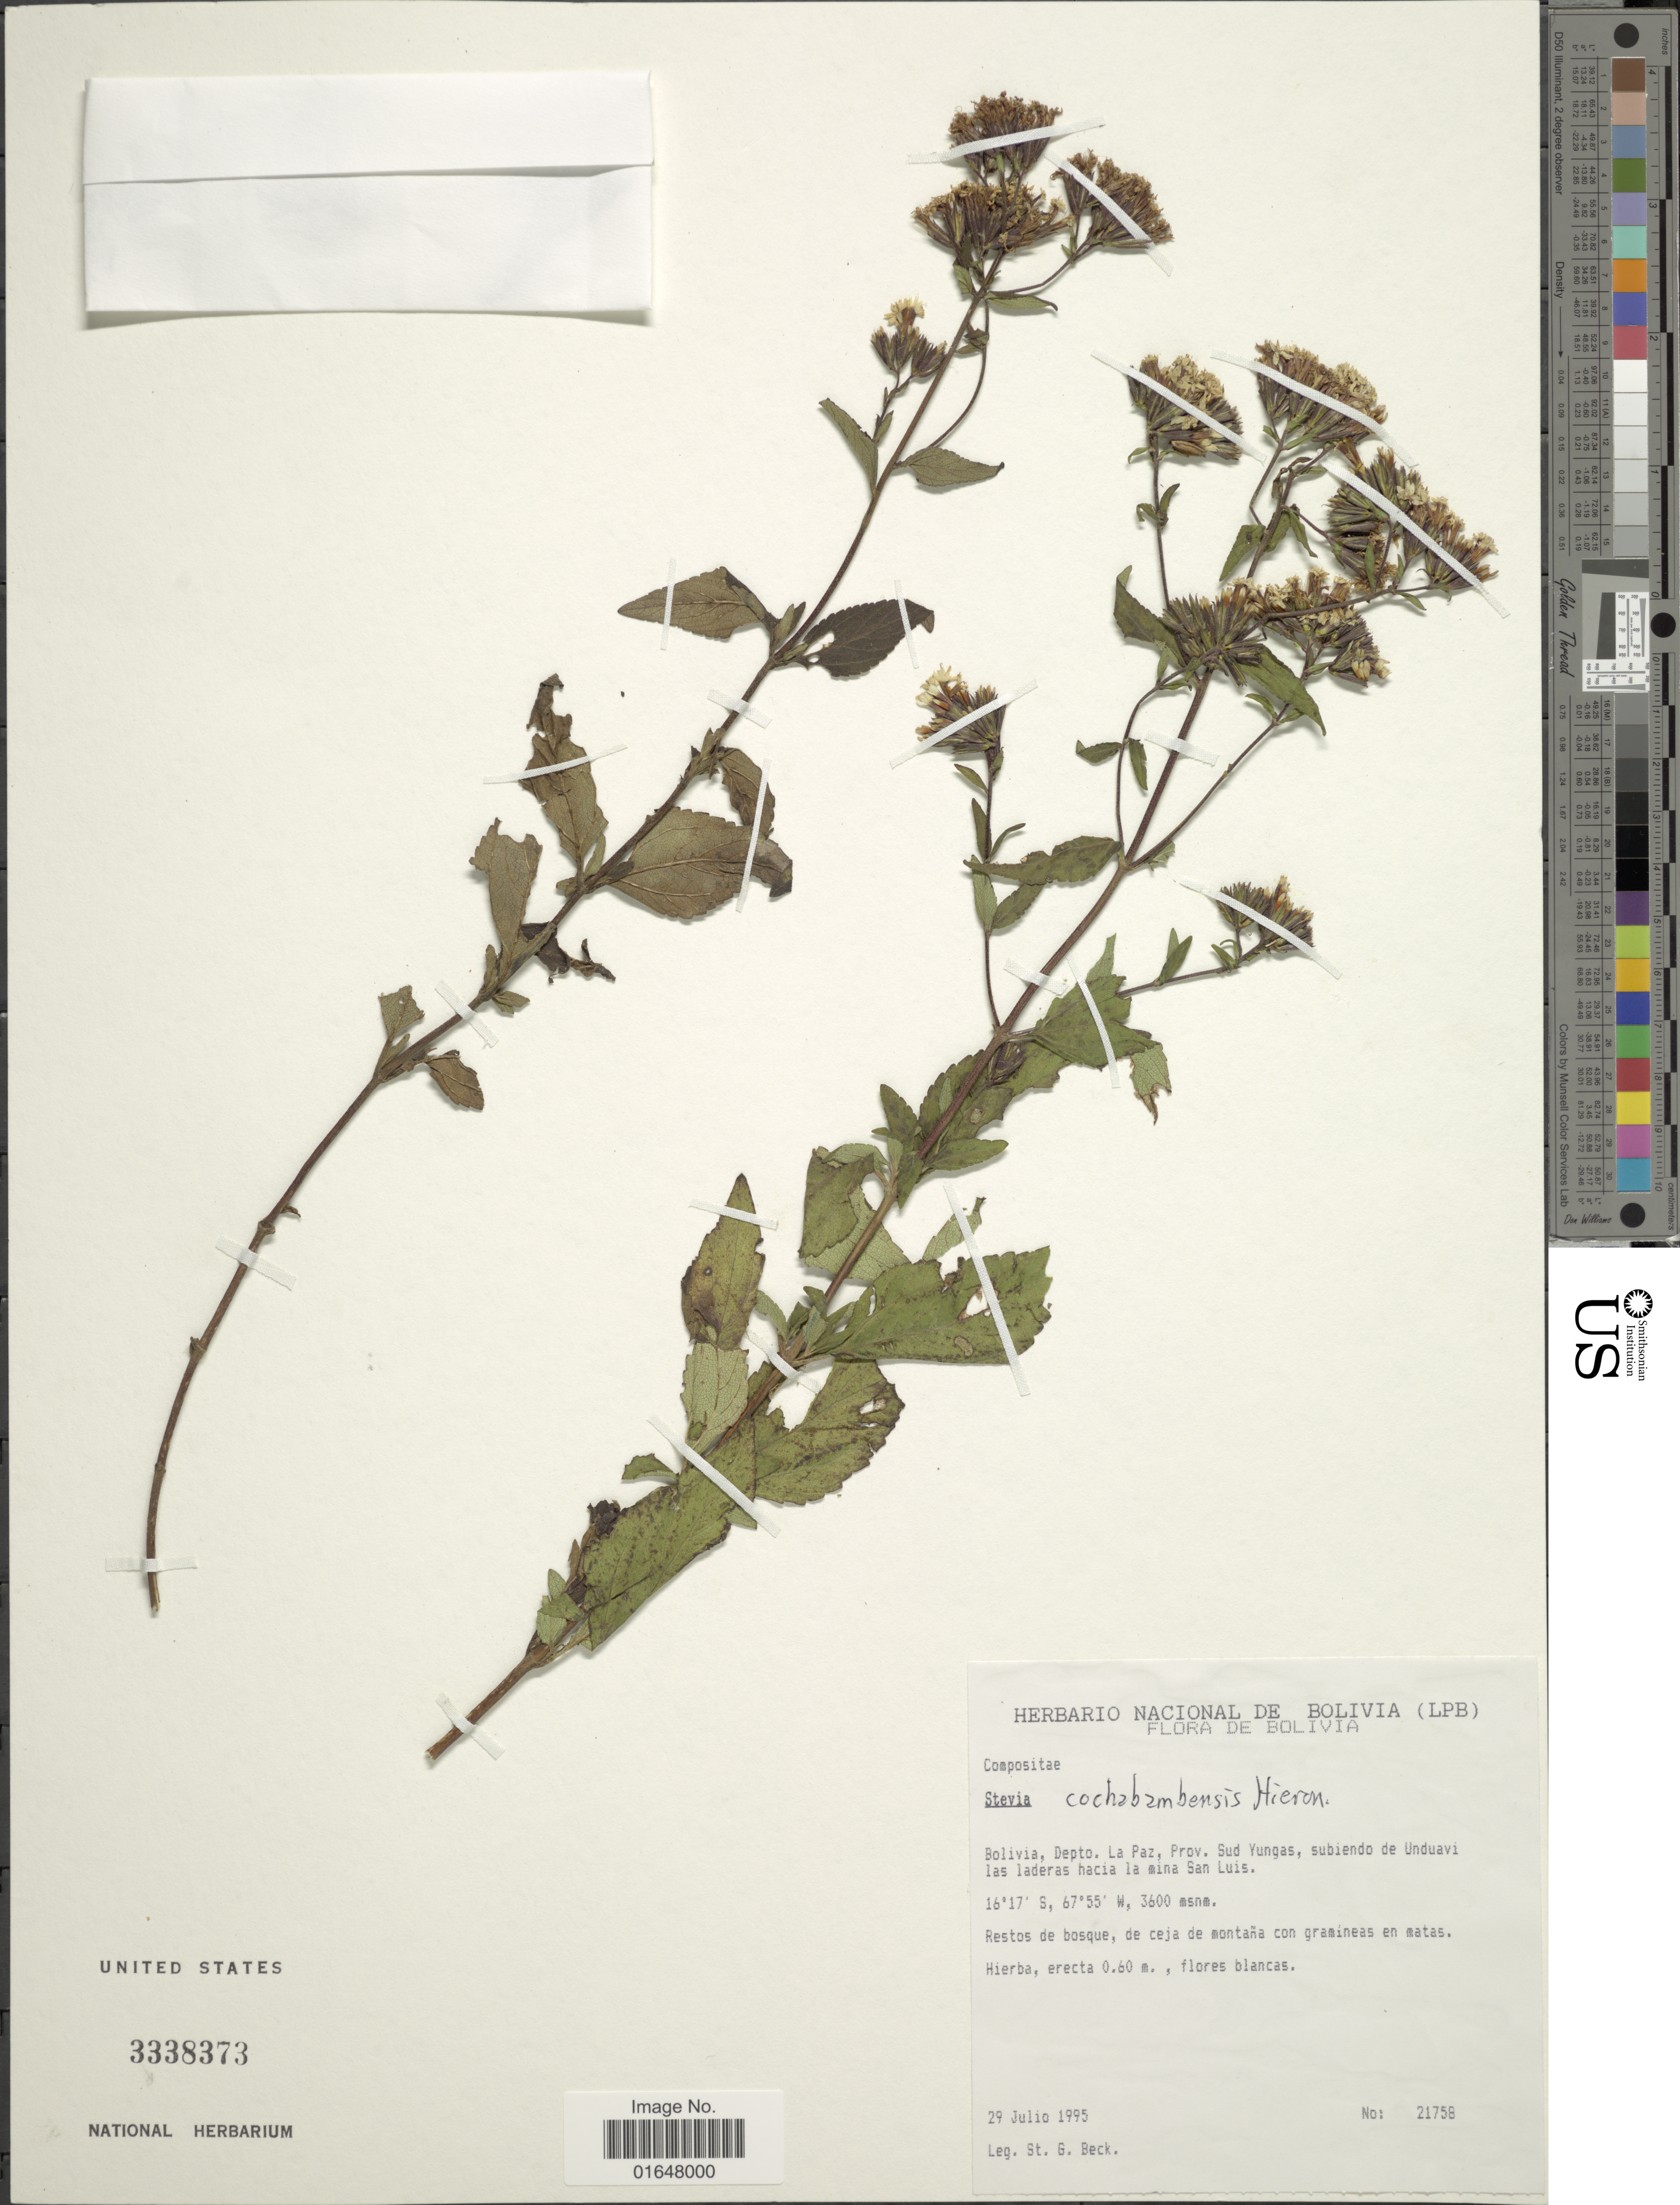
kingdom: Plantae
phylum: Tracheophyta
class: Magnoliopsida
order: Asterales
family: Asteraceae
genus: Stevia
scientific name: Stevia cochabambensis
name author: Hieron.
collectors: S. G. Beck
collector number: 21758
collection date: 1995-07-29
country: Bolivia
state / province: La Paz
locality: Prov. Sud Yungas, subiendo de Unduavi las laderas hacia la mina San Luis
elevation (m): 3600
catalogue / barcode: US 3338373